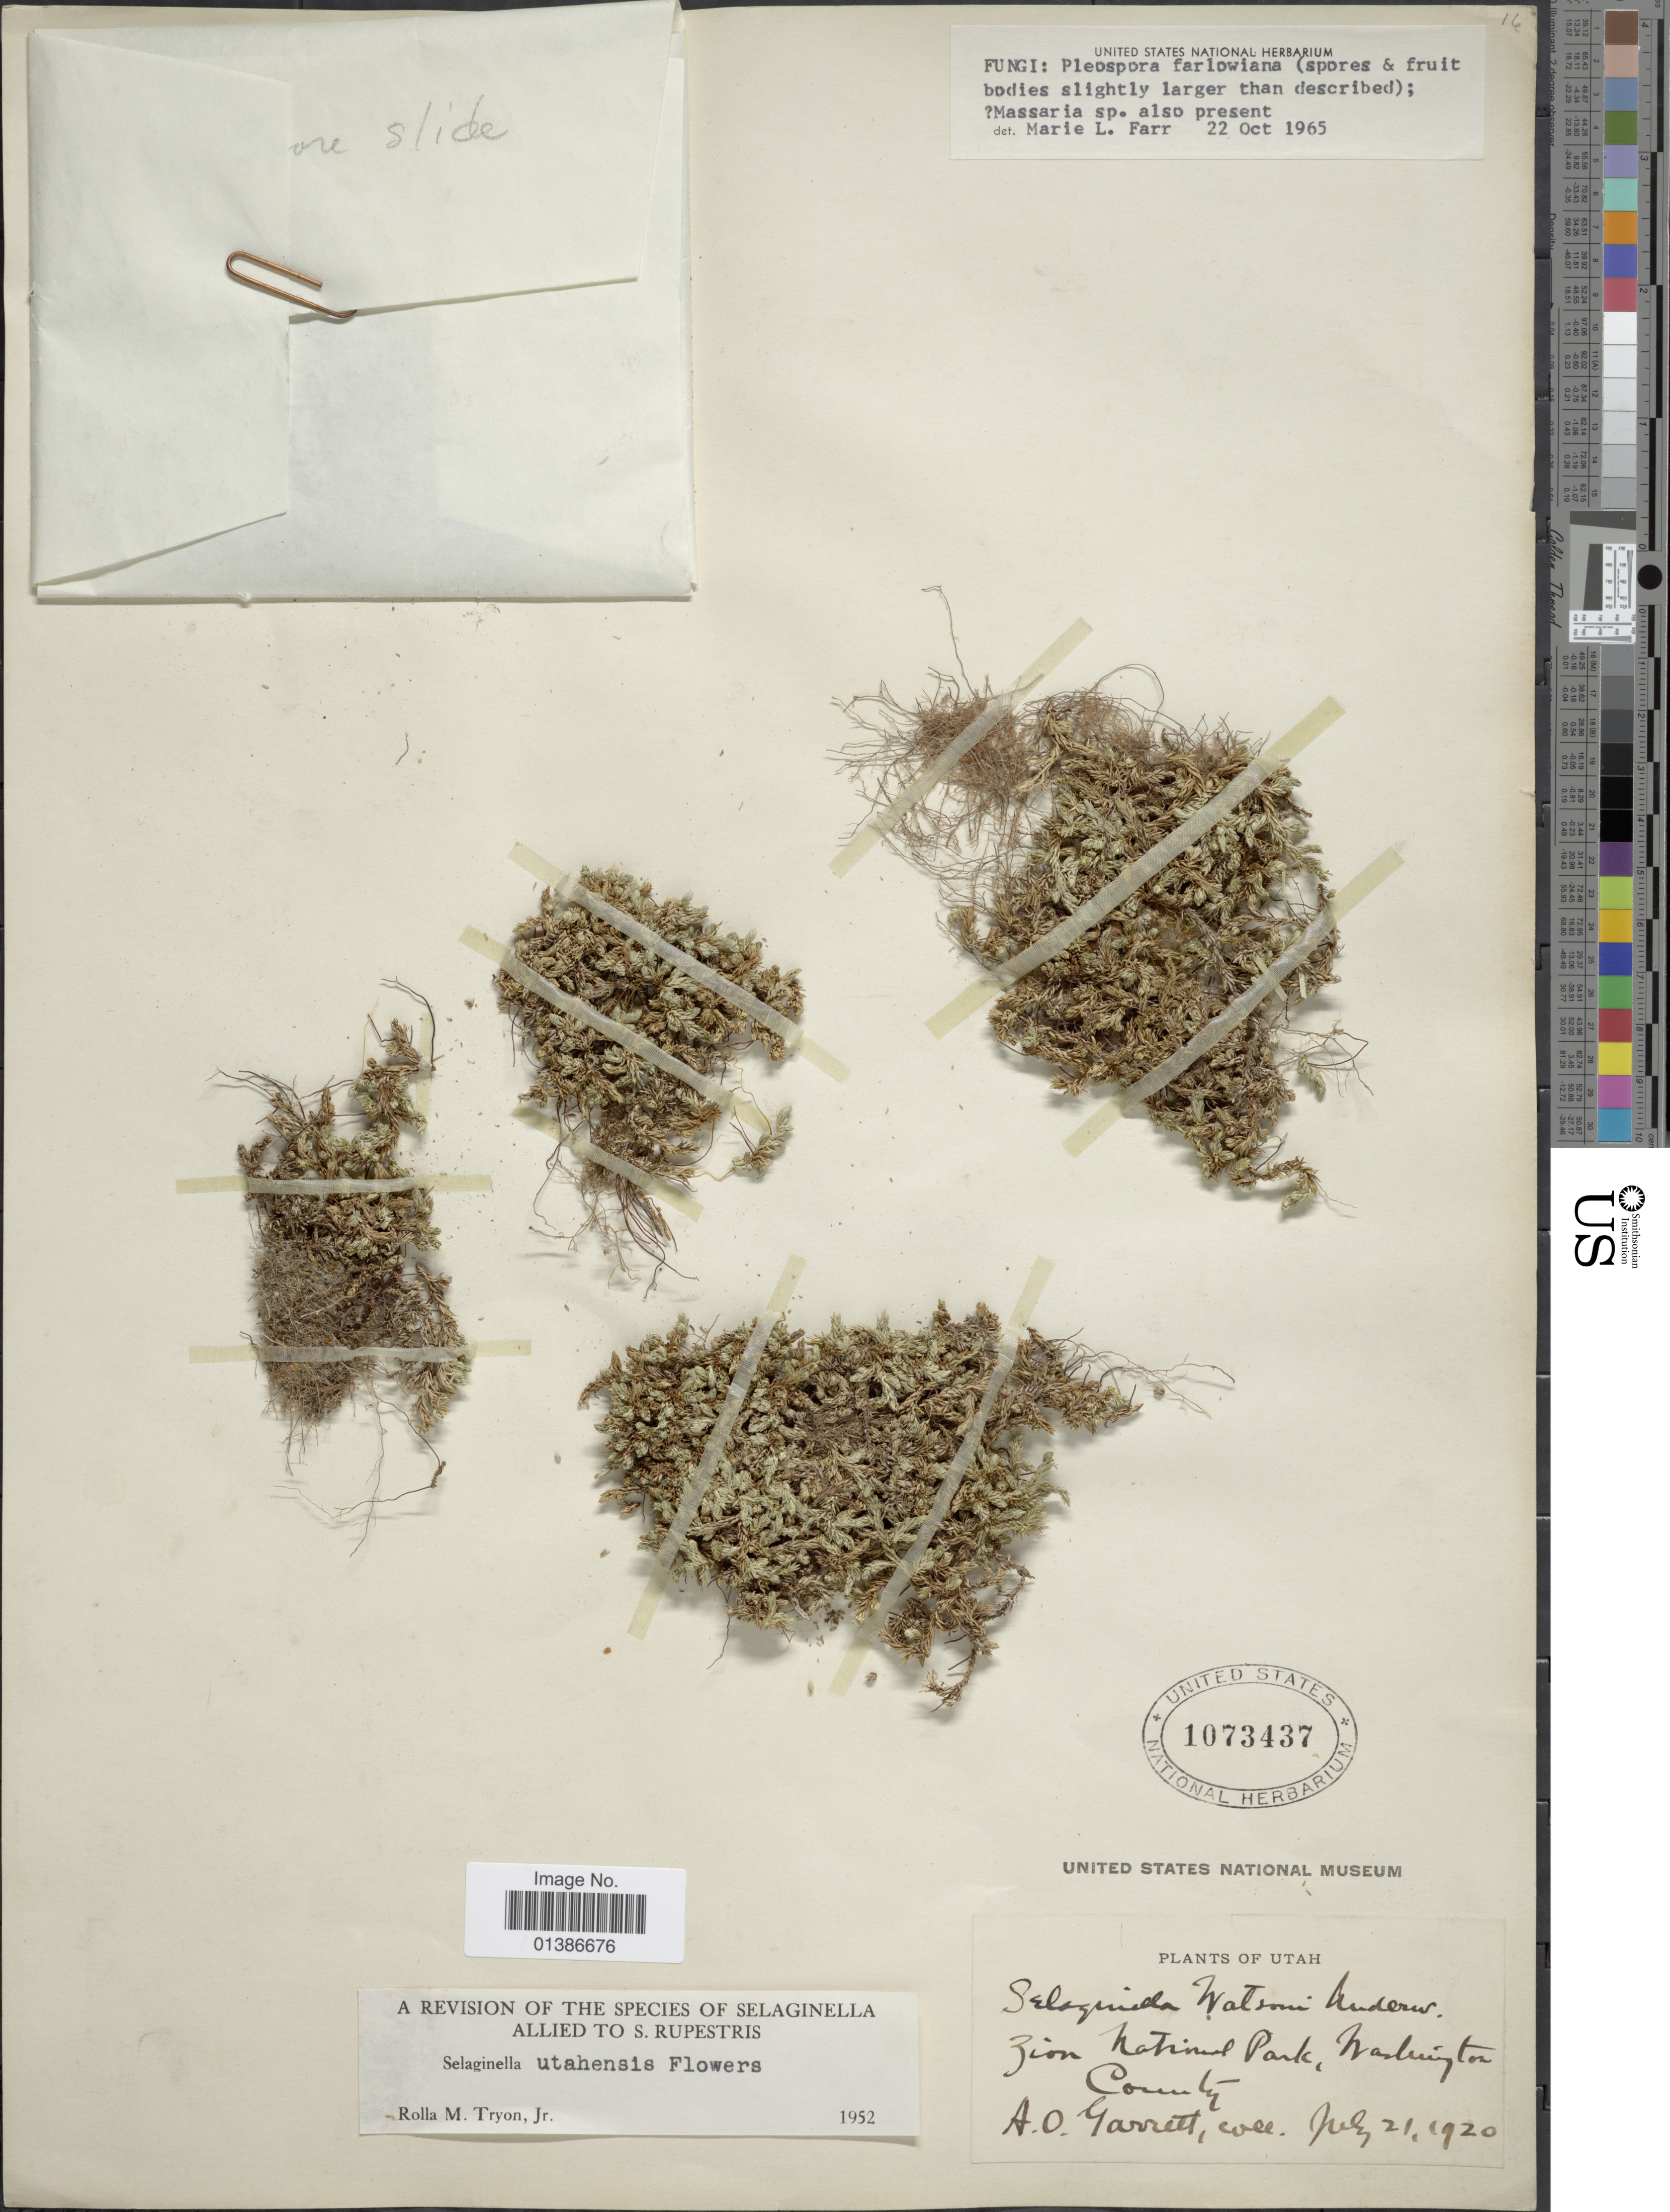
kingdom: Plantae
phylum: Tracheophyta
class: Lycopodiopsida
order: Selaginellales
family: Selaginellaceae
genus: Selaginella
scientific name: Selaginella utahensis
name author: Flowers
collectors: A. O. Garrett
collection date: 1920-07-21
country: United States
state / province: Utah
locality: Zion National Park, Washington County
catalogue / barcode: US 1073437